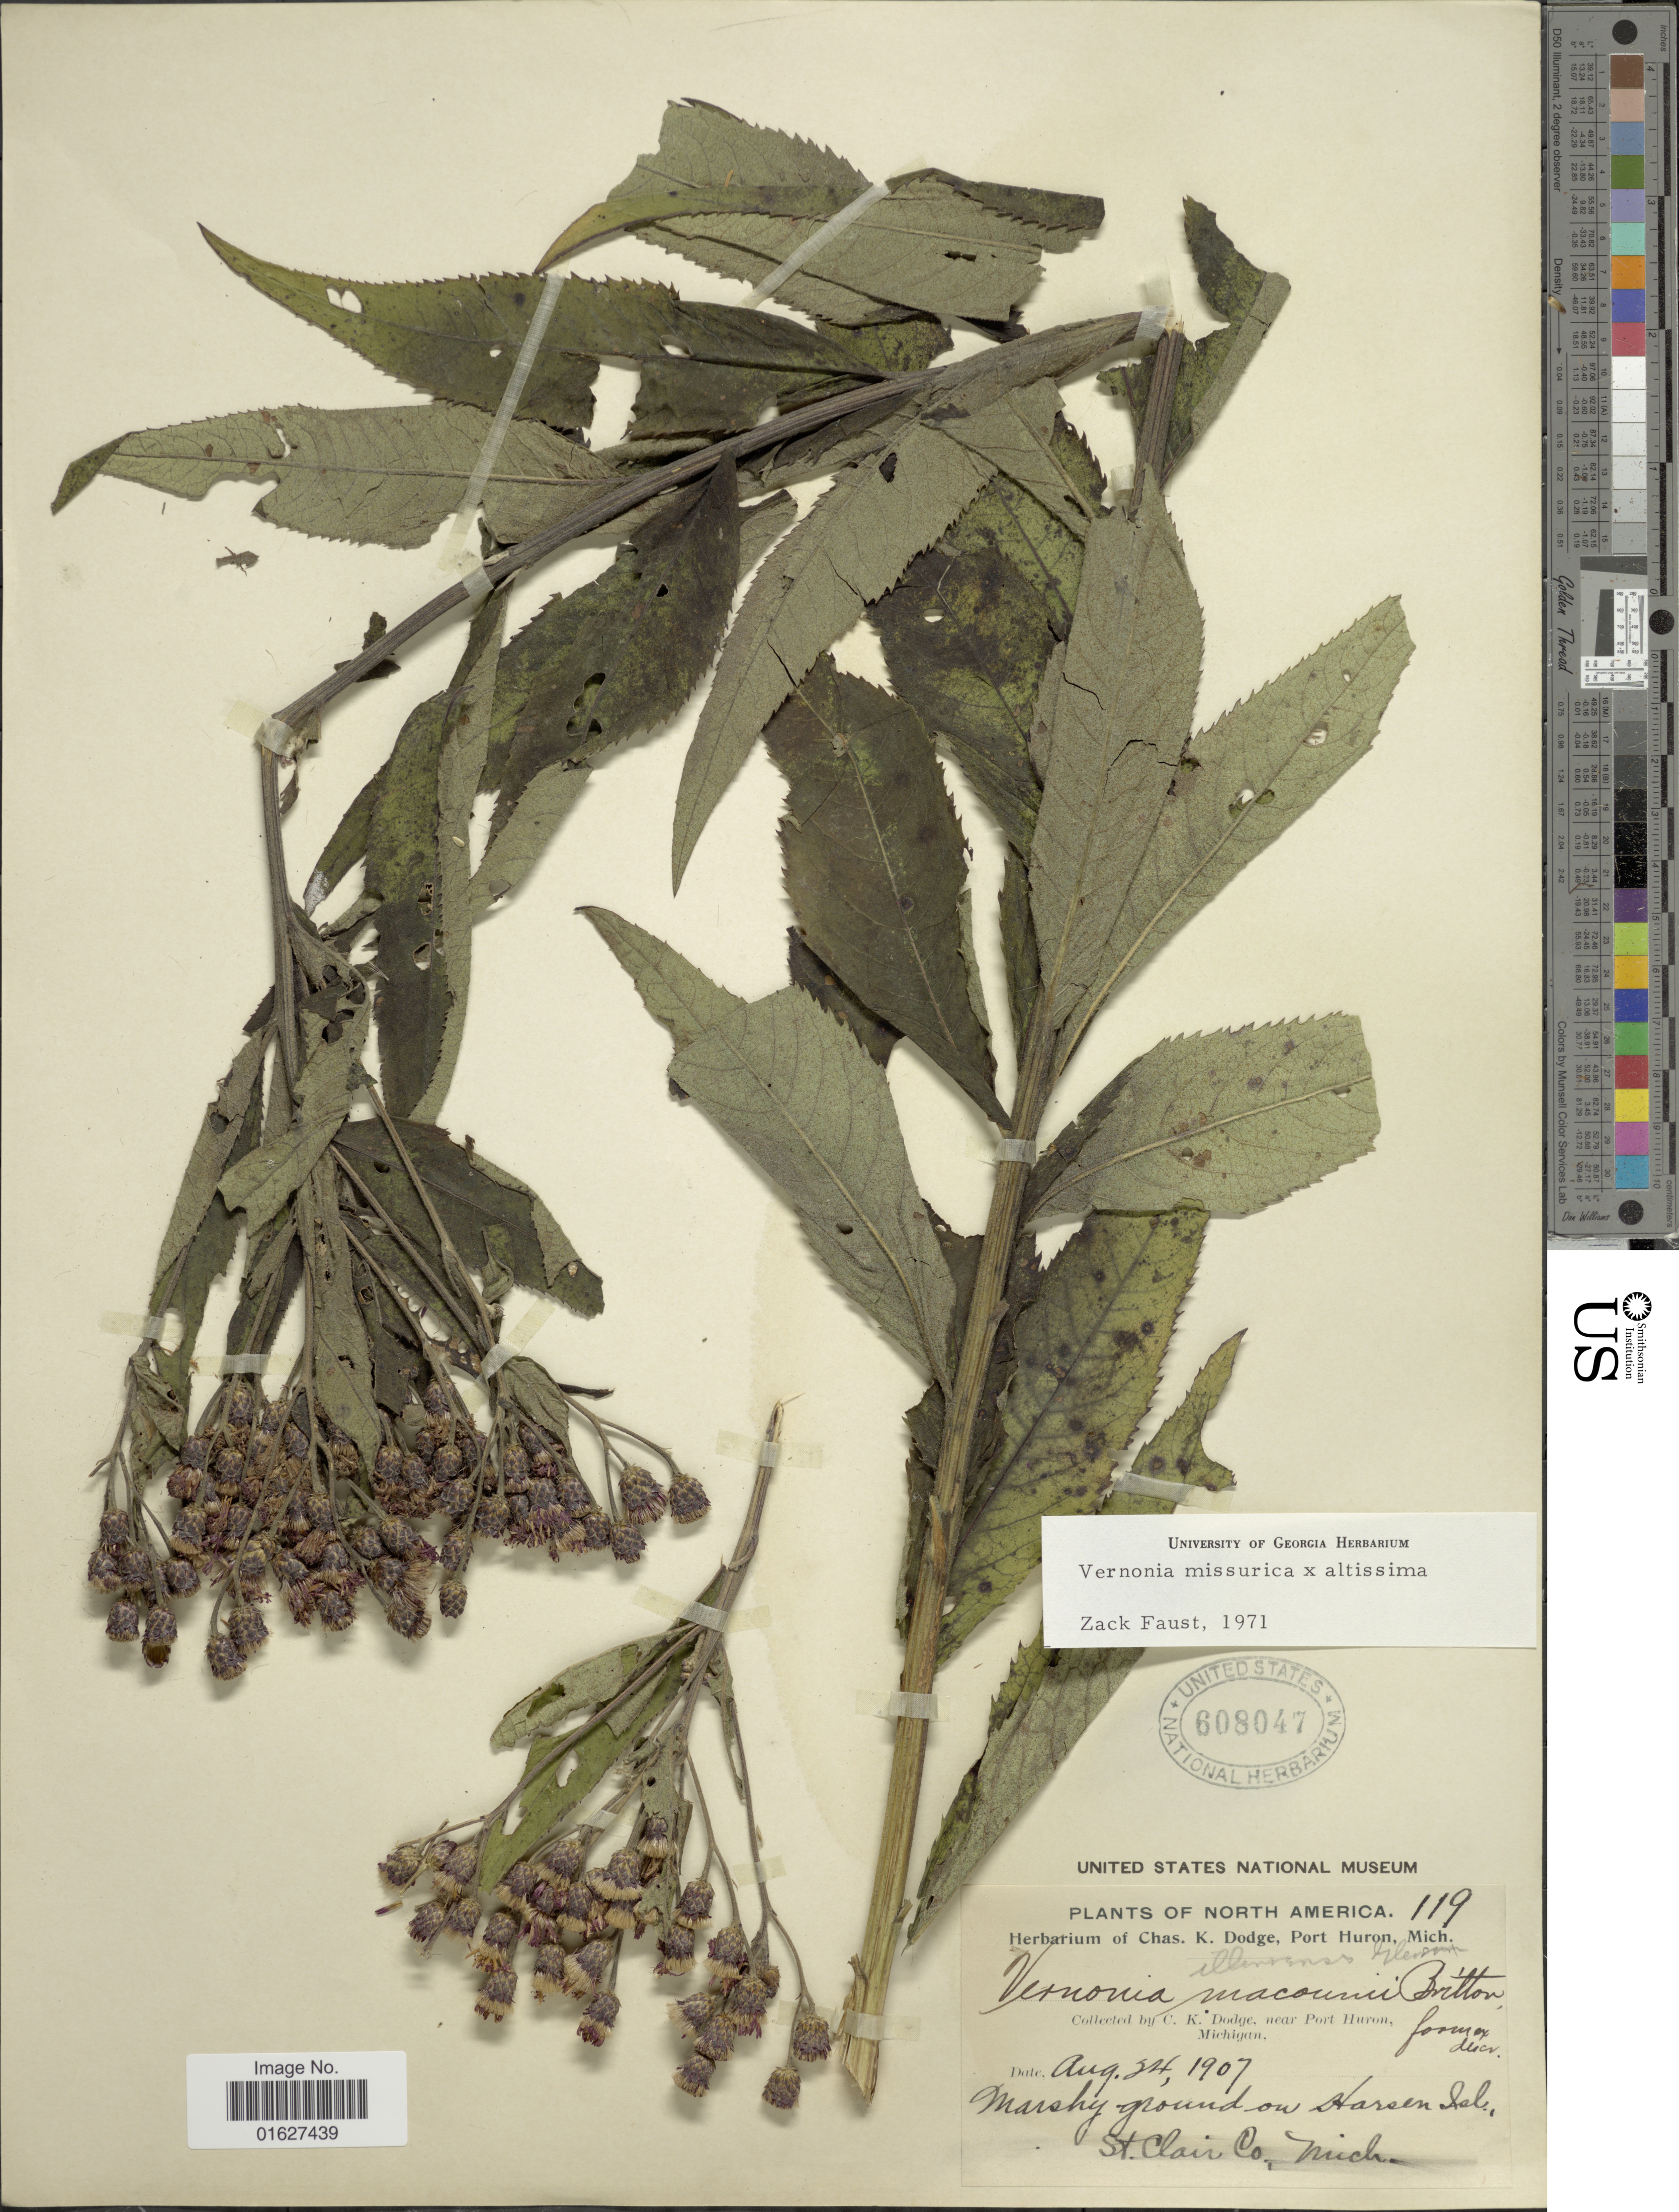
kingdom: Plantae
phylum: Tracheophyta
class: Magnoliopsida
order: Asterales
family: Asteraceae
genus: Vernonia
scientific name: Vernonia missurica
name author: Raf.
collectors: C. Dodge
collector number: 119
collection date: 1907-08-24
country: United States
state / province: Michigan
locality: North America. Near port Huron, Michigan. Marshy ground on Harsen Isle. St. Clair Co. Mich.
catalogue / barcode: US 608047